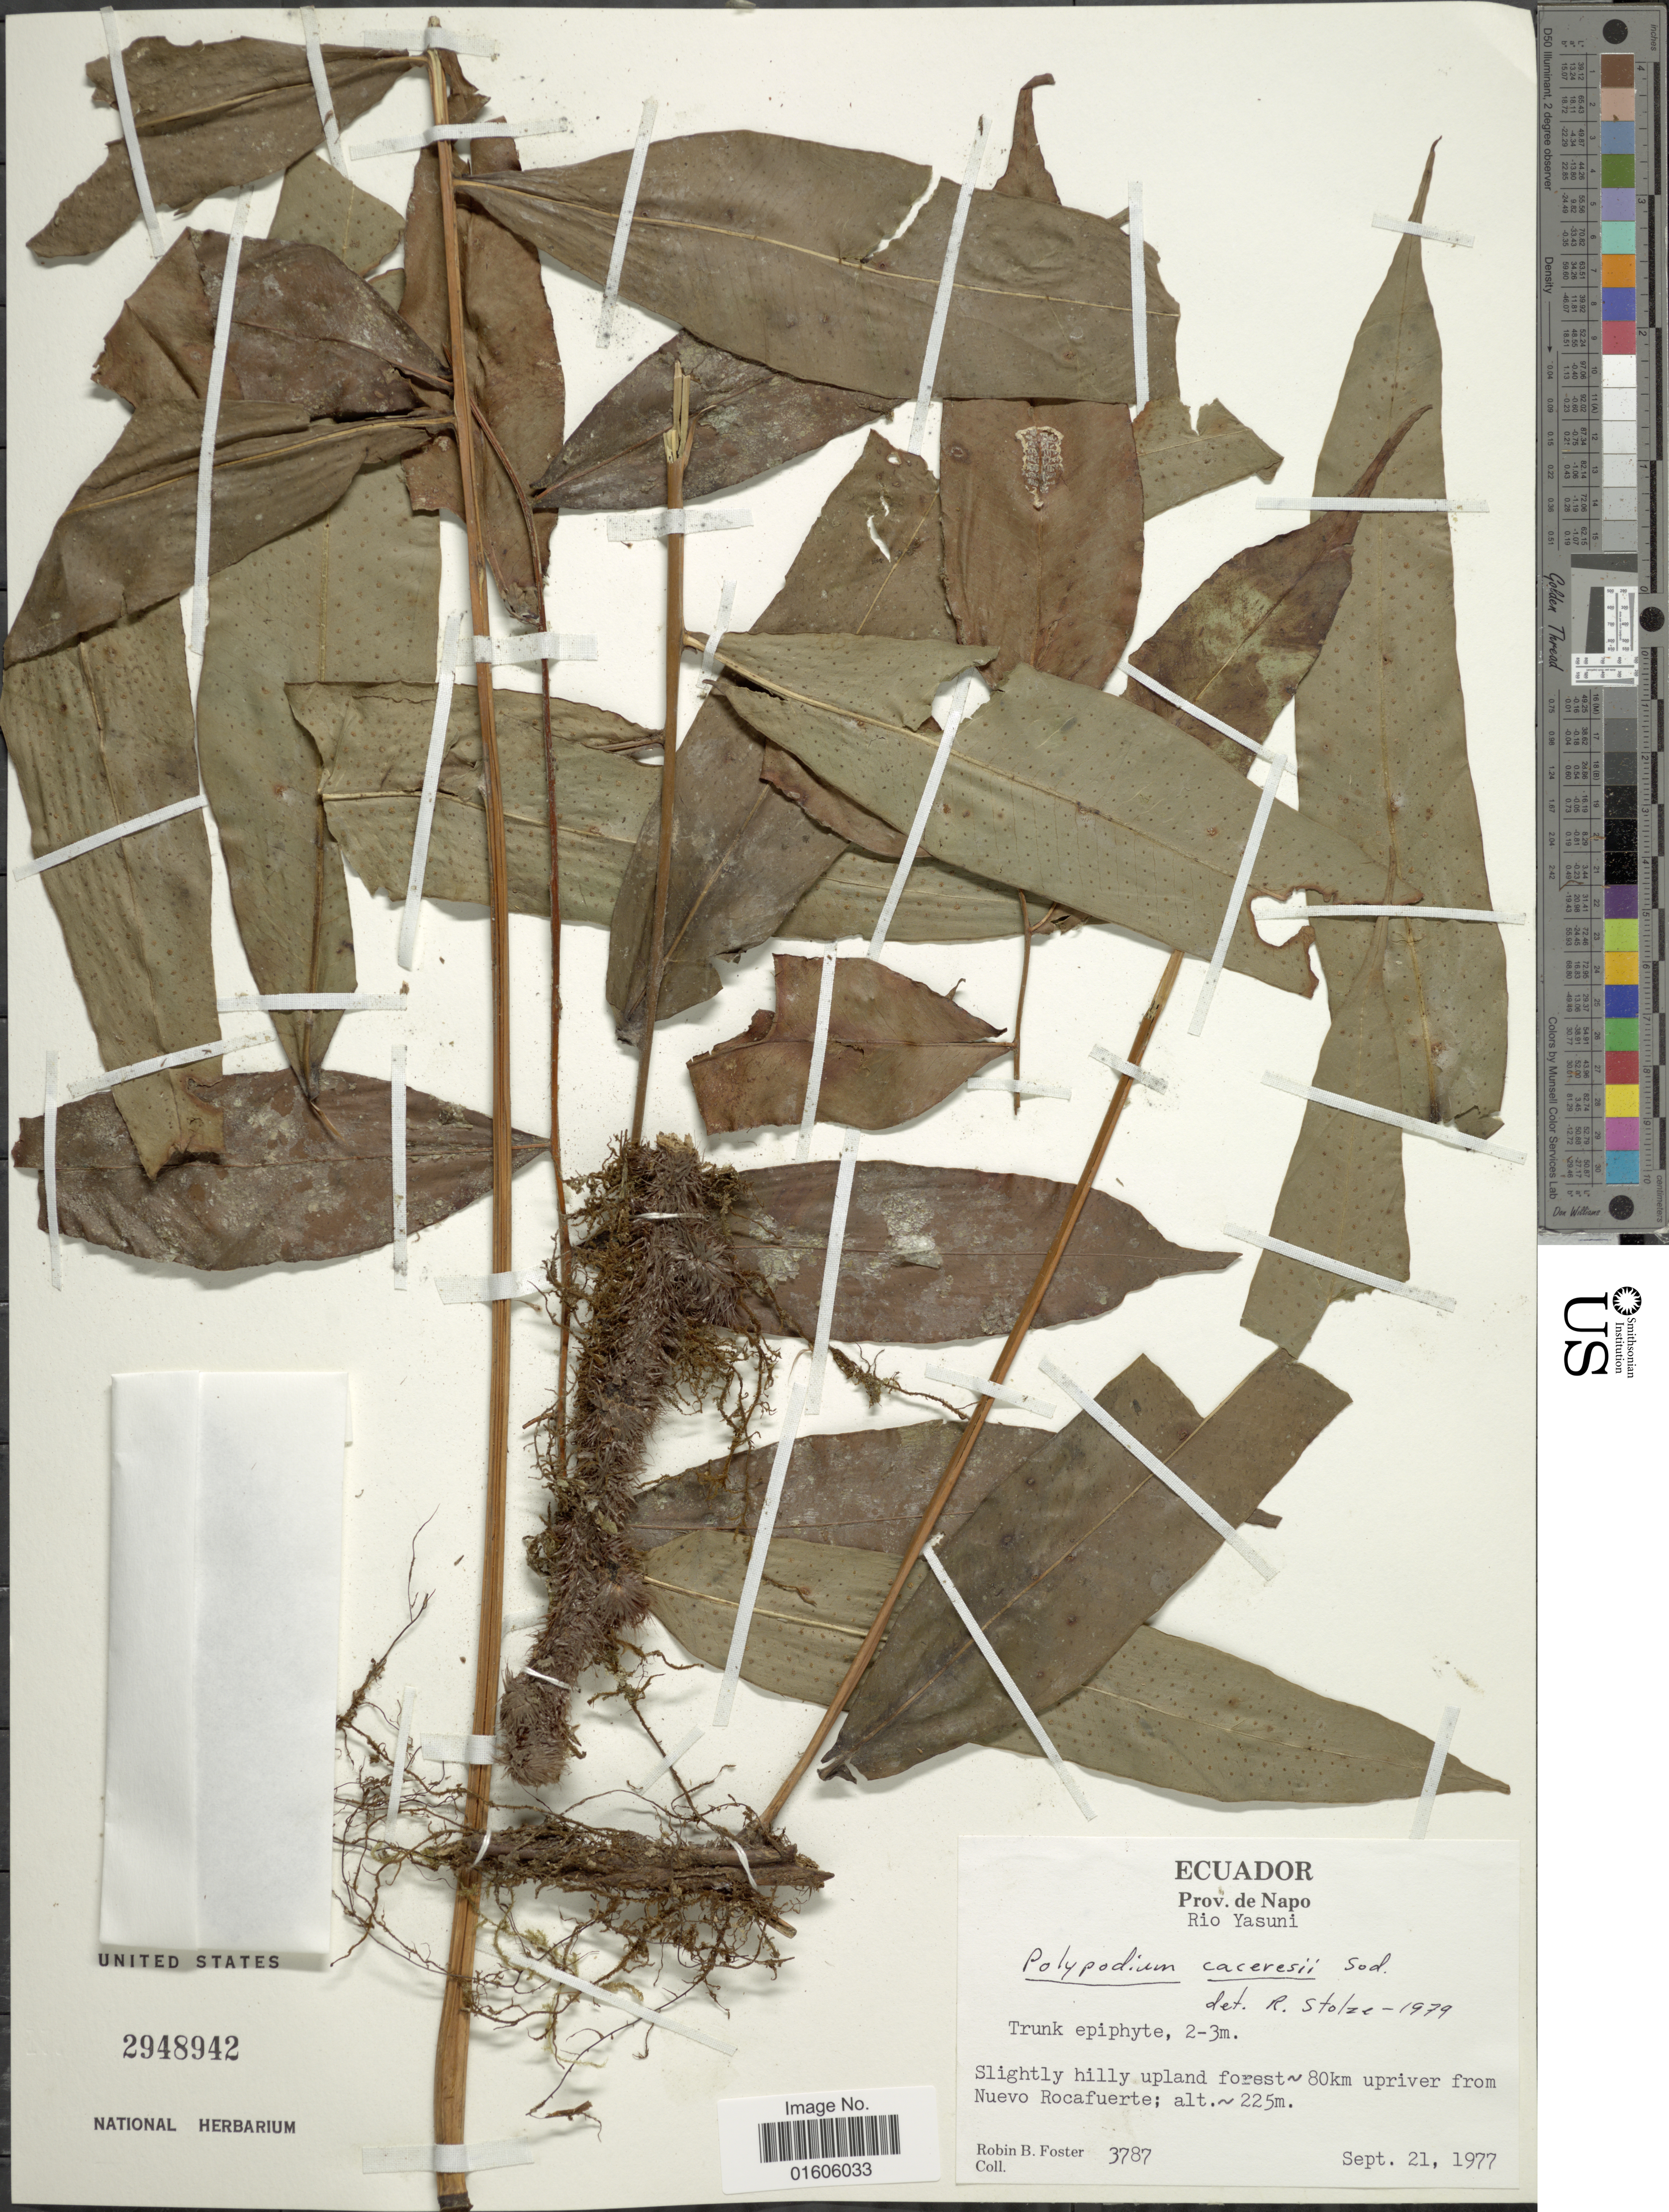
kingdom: Plantae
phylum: Tracheophyta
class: Polypodiopsida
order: Polypodiales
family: Polypodiaceae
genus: Serpocaulon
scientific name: Serpocaulon caceresii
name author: A.R. Sm.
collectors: R. B. Foster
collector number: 3787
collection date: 1977-09-21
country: Ecuador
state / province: Napo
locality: Prov. de Napo. Rio Yasuni. Slightly hilly upland forest - 80km upriver from Nuevo Rocafuerte.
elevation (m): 225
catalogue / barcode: US 2948942